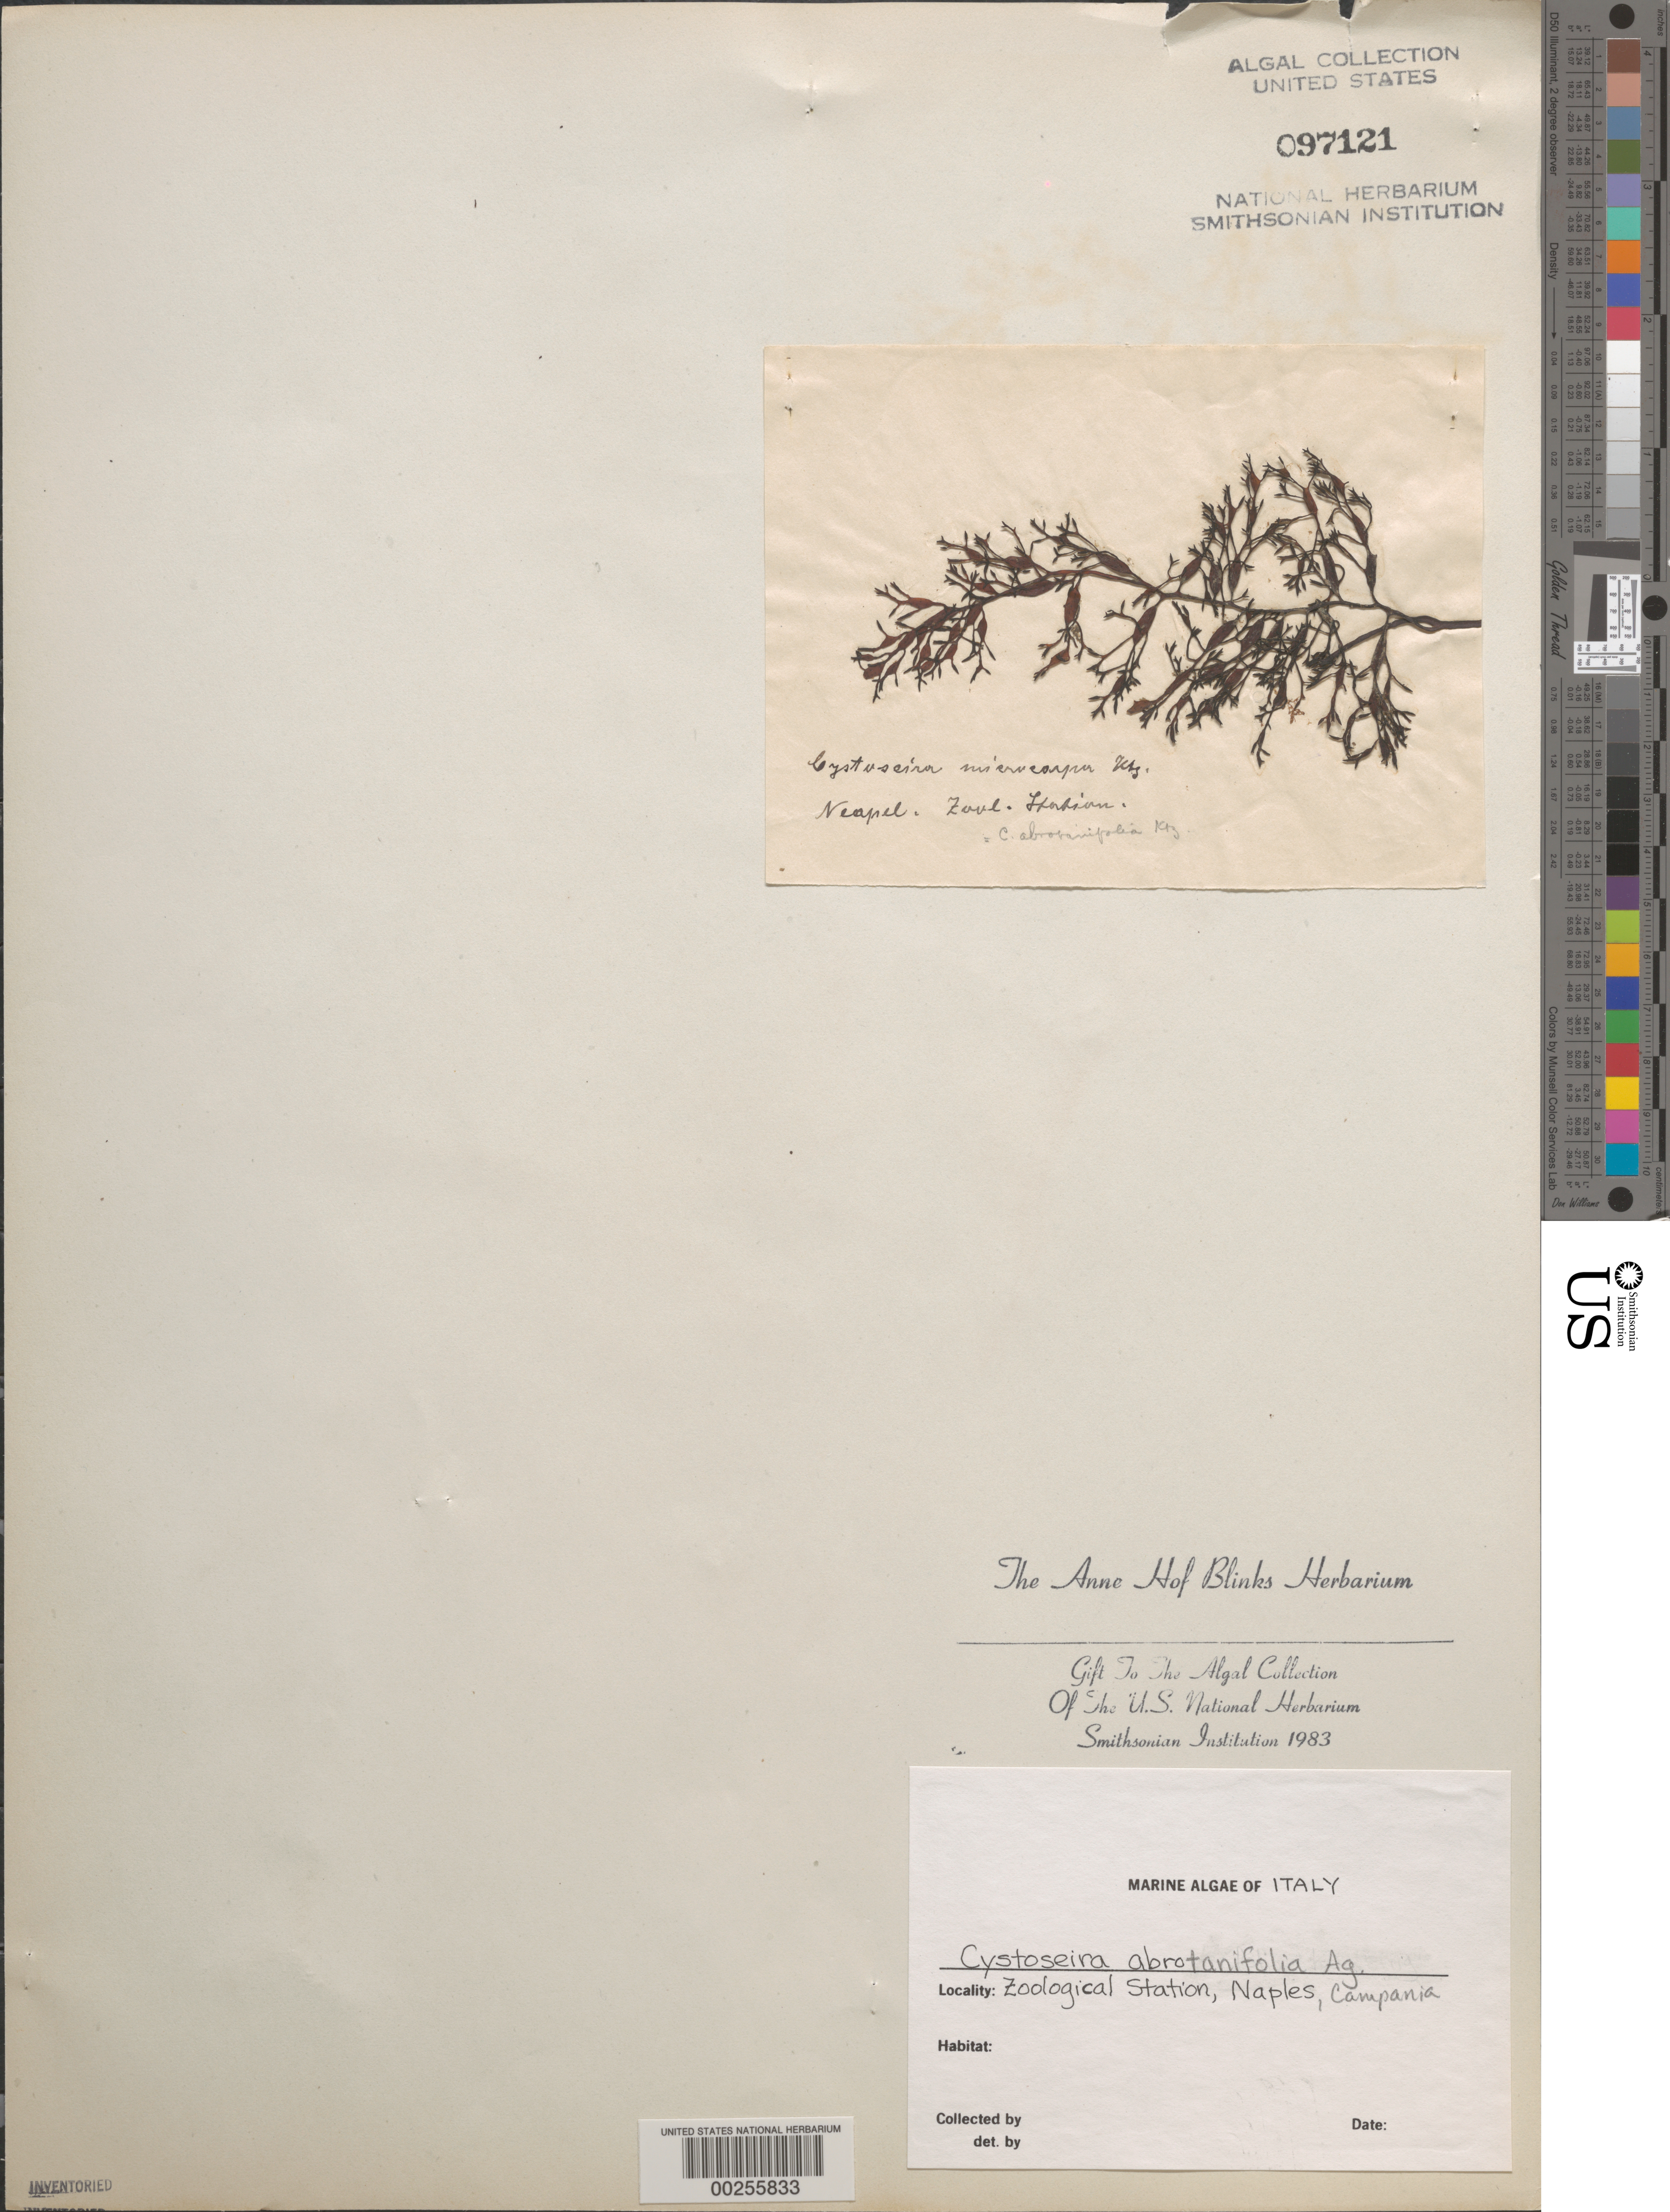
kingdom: Chromista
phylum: Ochrophyta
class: Phaeophyceae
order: Fucales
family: Sargassaceae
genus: Cystoseira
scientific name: Cystoseira foeniculacea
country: Italy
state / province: Campania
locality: Naples (neapel), zoological station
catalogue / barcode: US 97121